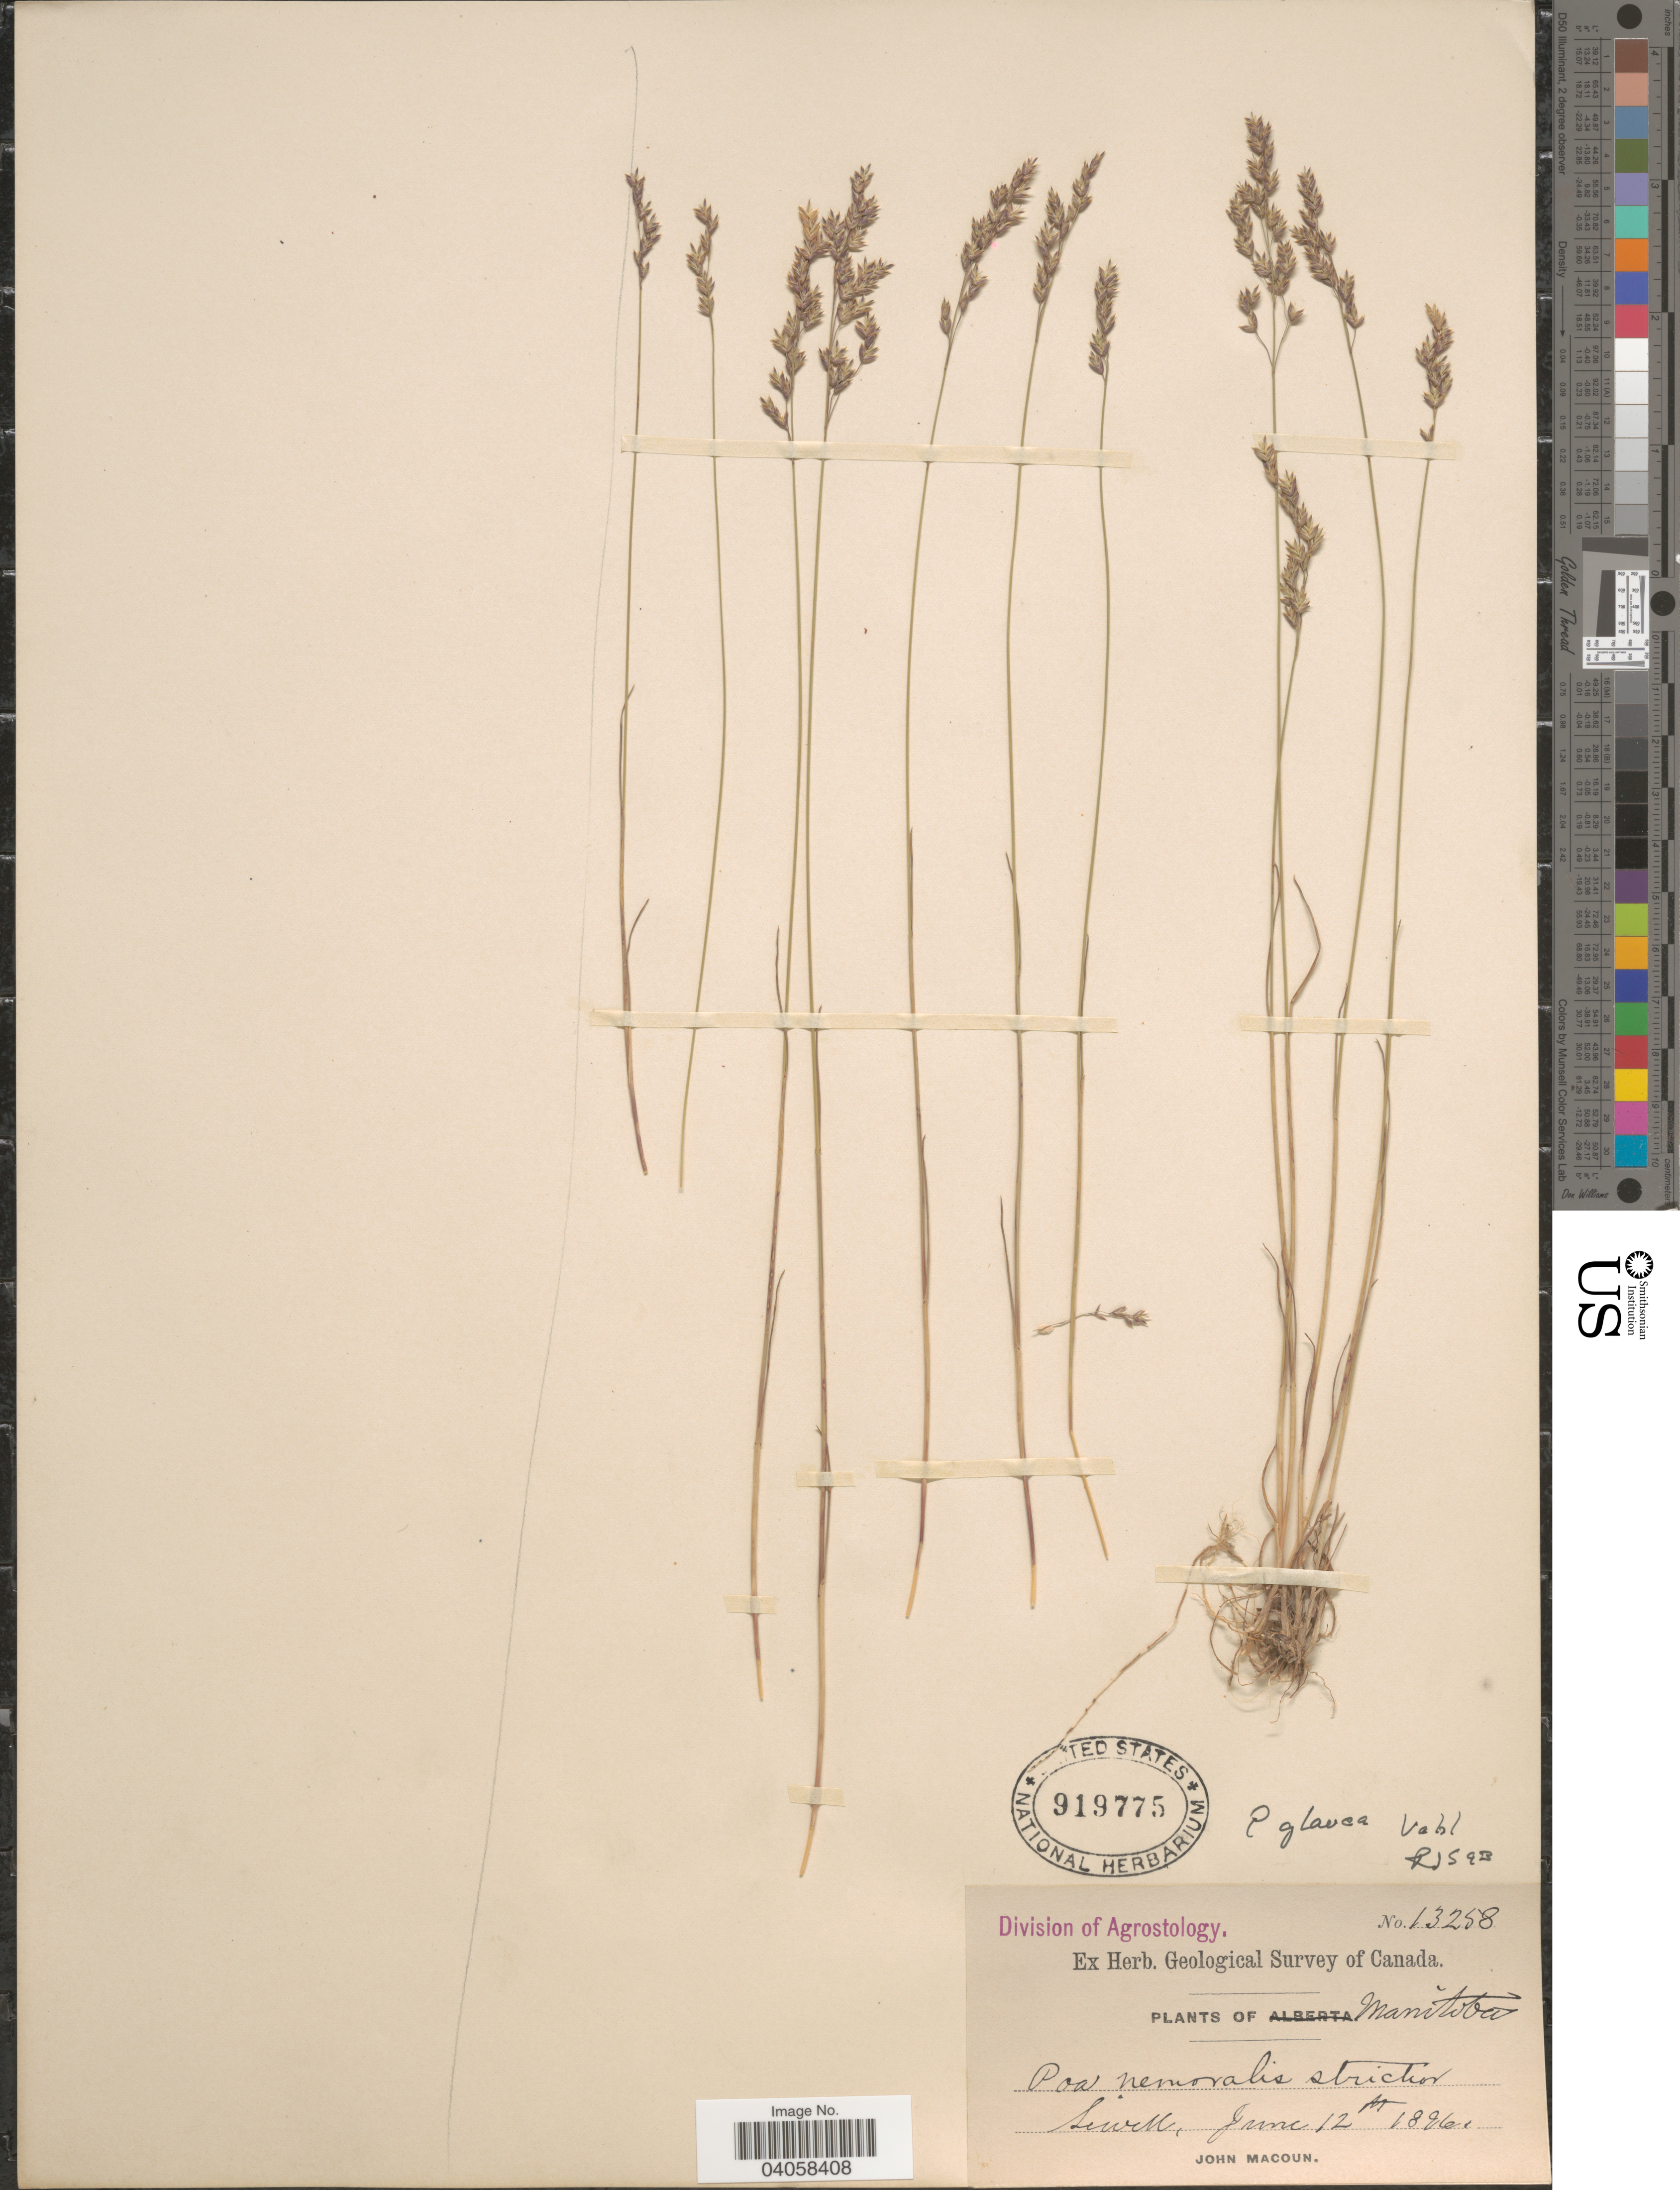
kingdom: Plantae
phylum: Tracheophyta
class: Liliopsida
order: Poales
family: Poaceae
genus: Poa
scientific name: Poa glauca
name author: Vahl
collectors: J. Macoun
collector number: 13258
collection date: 1896-06-12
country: Canada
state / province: Manitoba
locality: Sewell.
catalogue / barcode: US 919775